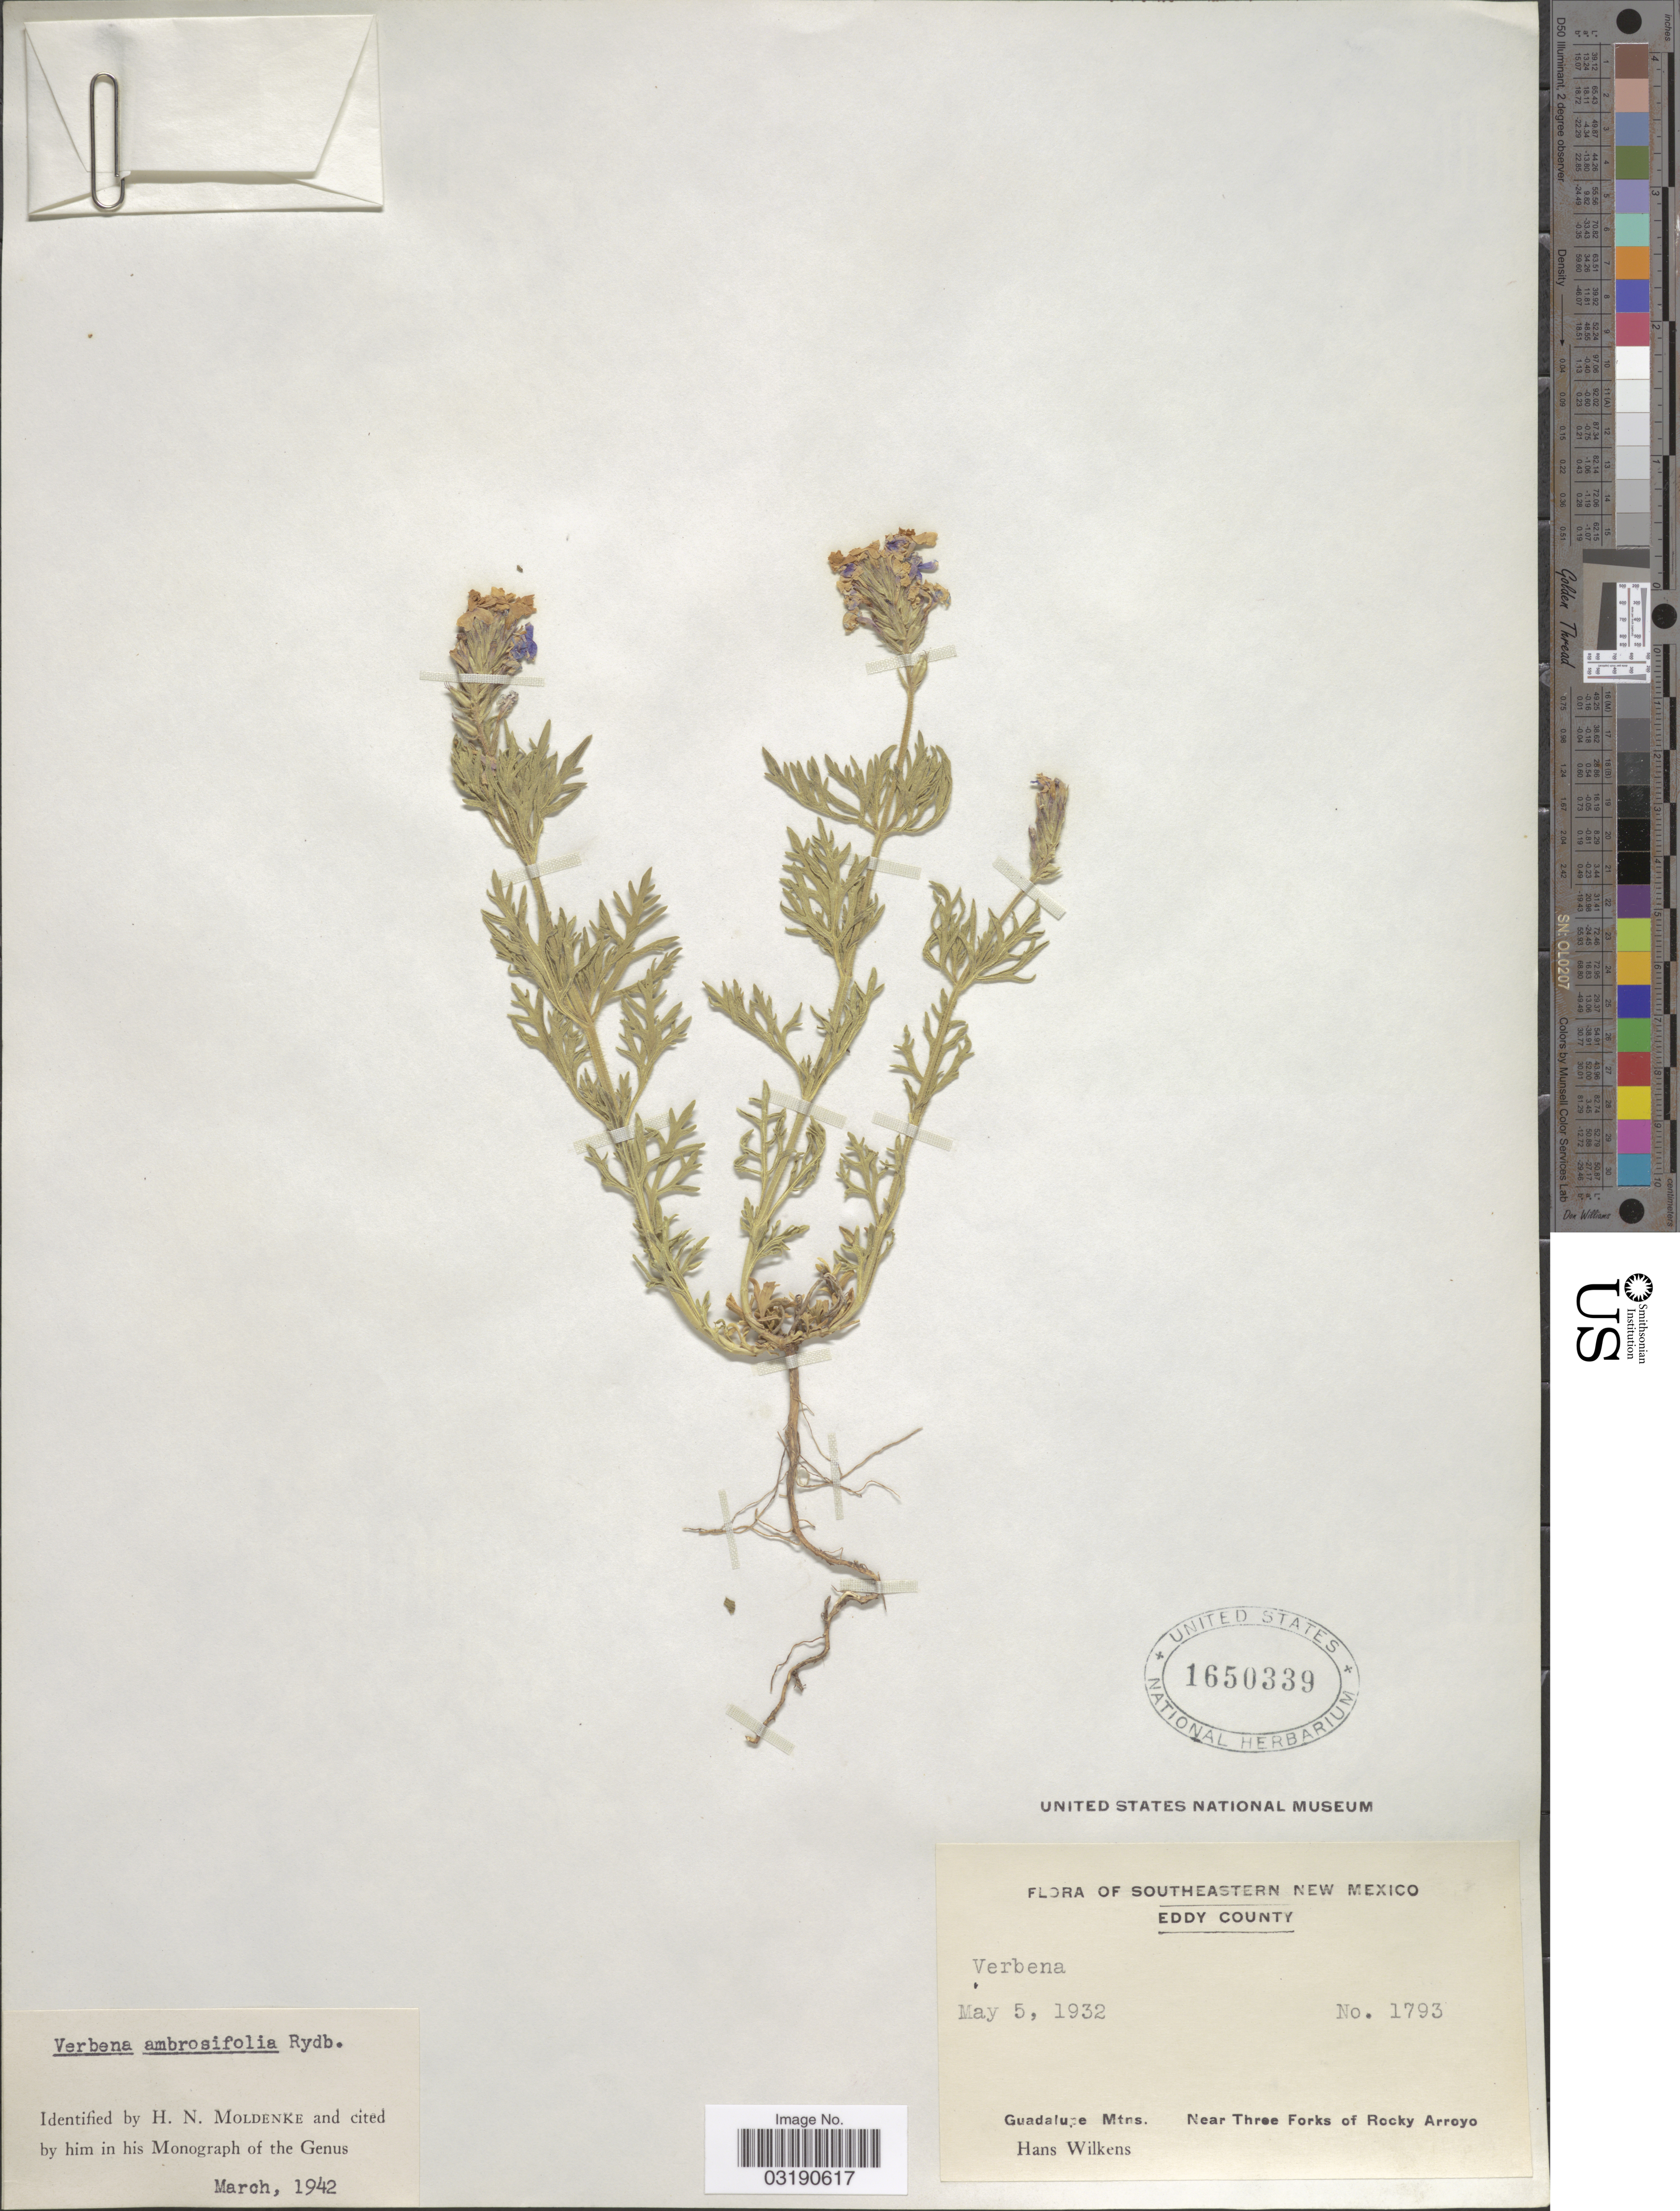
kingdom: Plantae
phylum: Tracheophyta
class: Magnoliopsida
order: Lamiales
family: Verbenaceae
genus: Verbena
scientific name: Verbena ambrosiifolia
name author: Rydb. ex Small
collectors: H. Wilkens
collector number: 1793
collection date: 1932-05-05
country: United States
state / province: New Mexico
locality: Southeastern New Mexico, Eddy County, Guadalupe Mtns., Near Three Forks of Rocky Arroyo.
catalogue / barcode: US 1650339